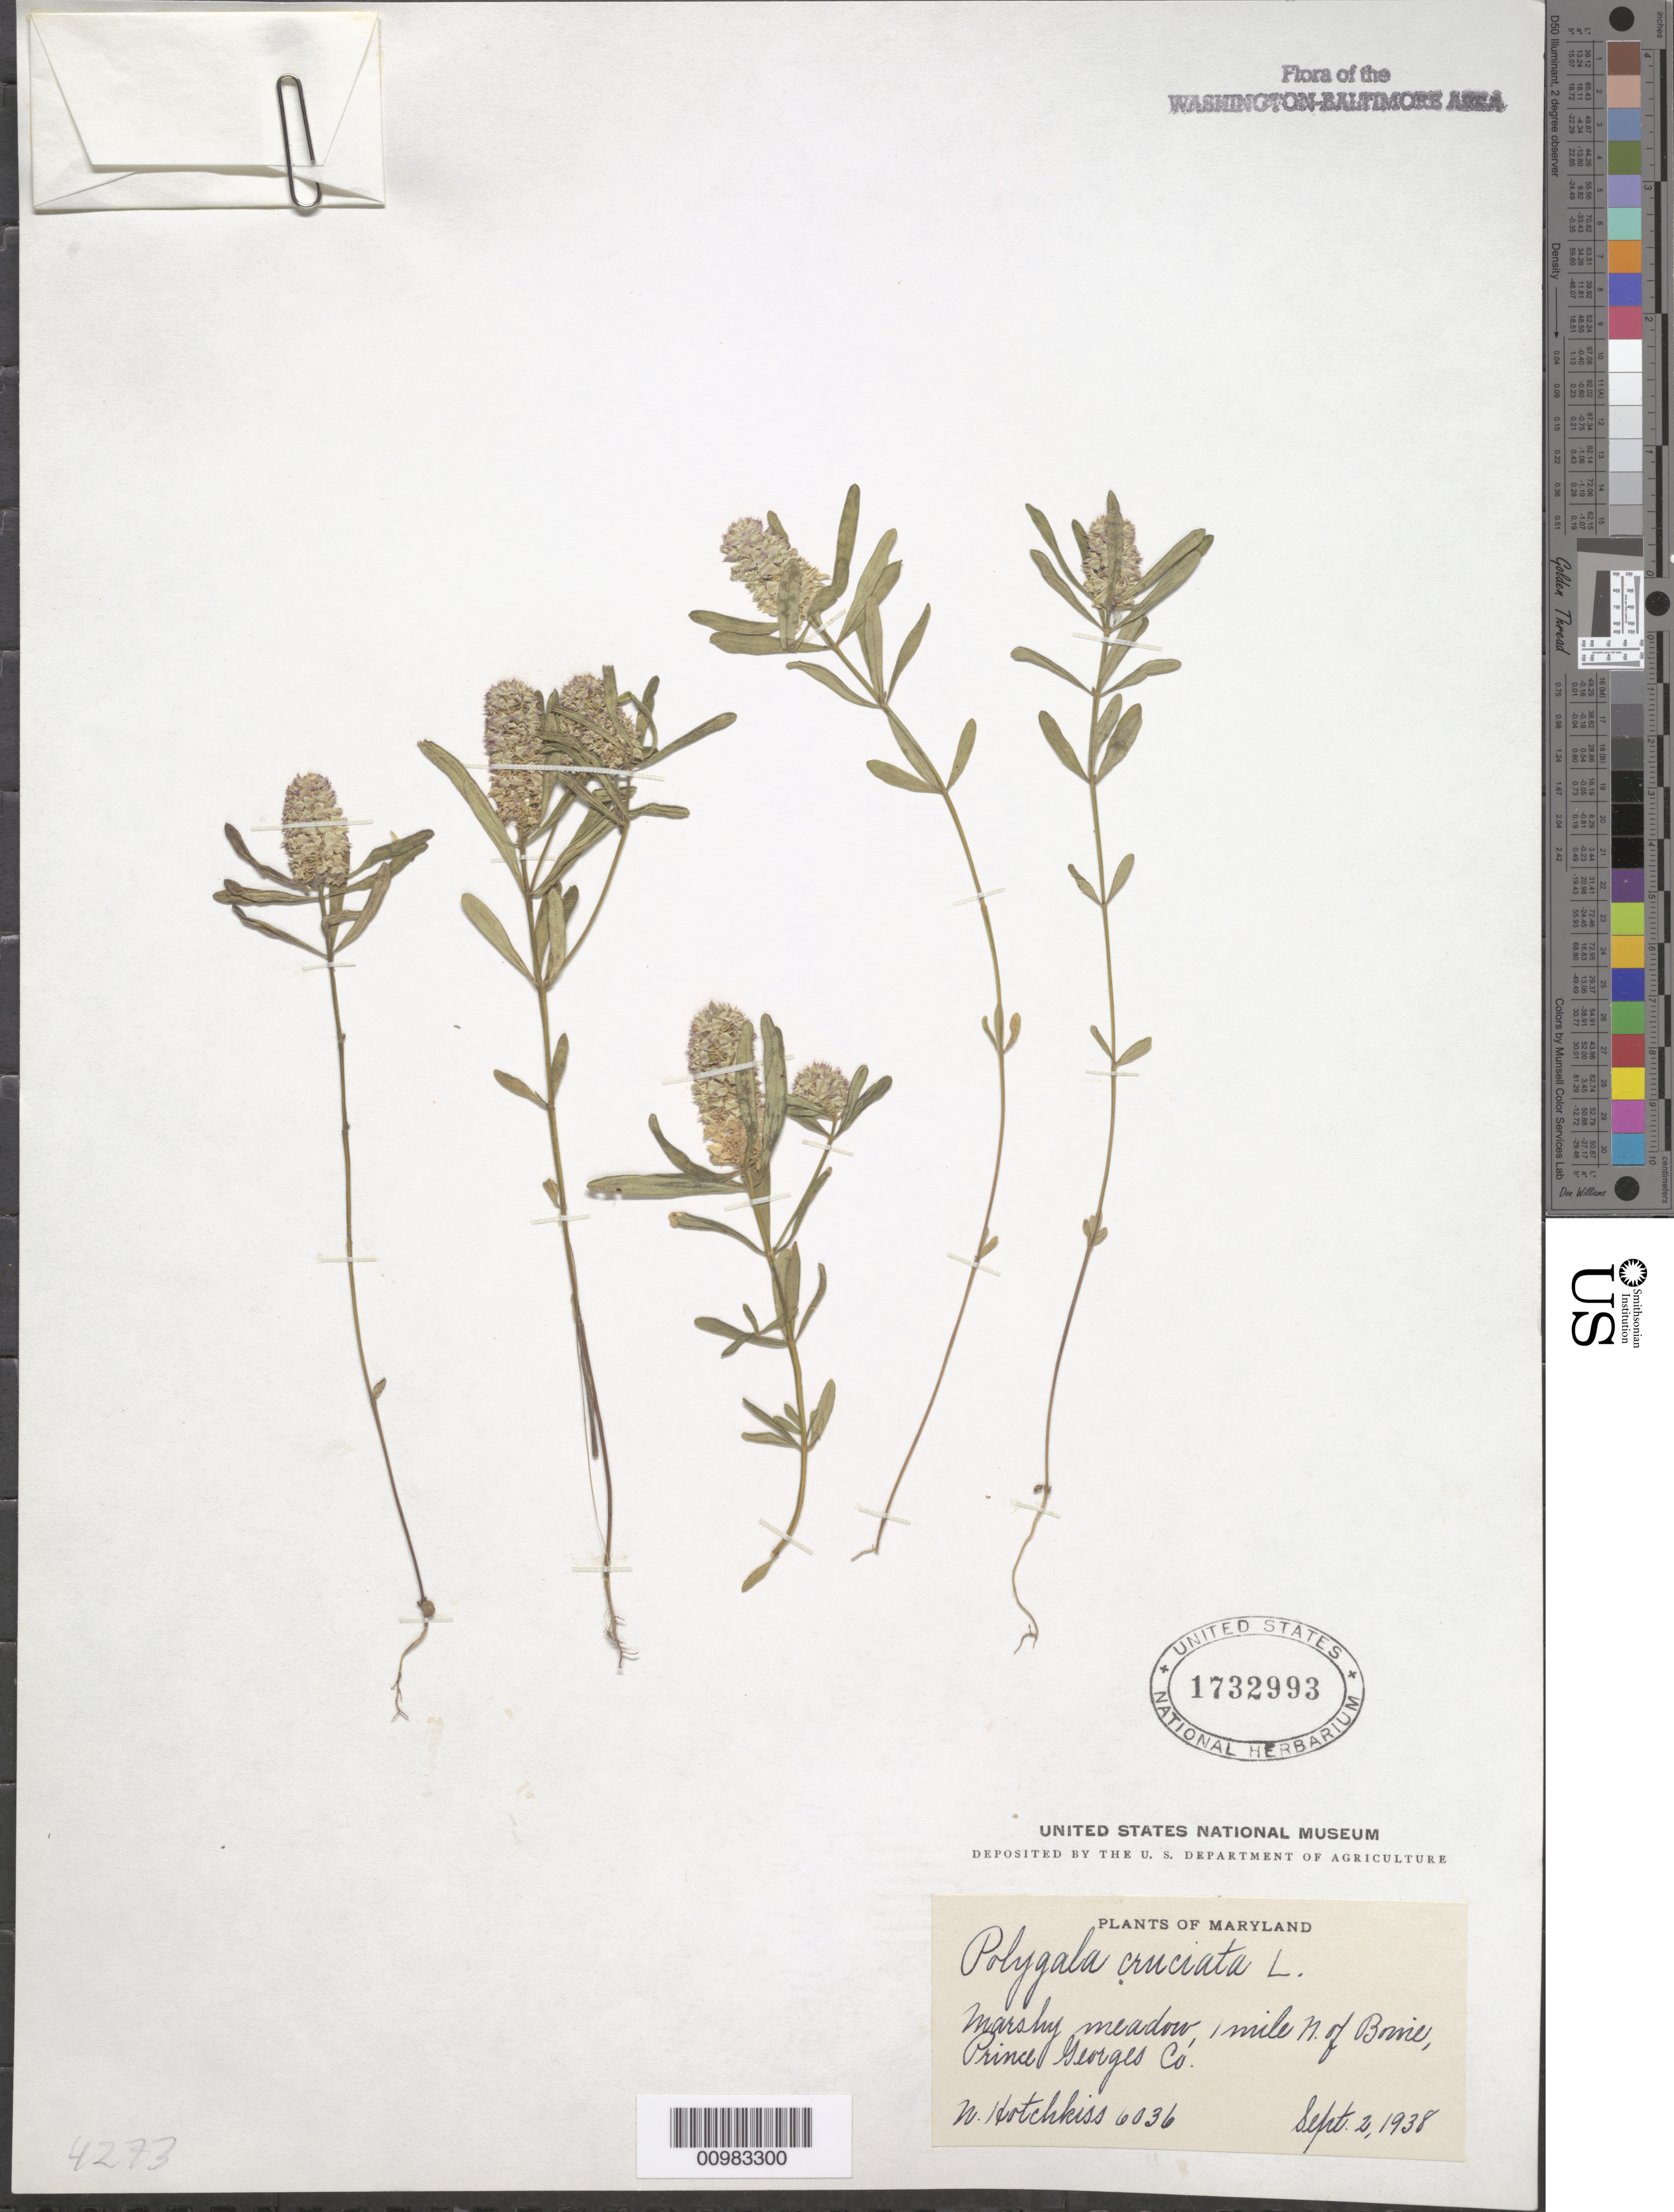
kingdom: Plantae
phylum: Tracheophyta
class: Magnoliopsida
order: Fabales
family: Polygalaceae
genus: Polygala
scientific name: Polygala cruciata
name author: L.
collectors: N. Hotchkiss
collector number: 6036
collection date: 1938-09-02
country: United States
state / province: Maryland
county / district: Prince George's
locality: One mile N. of Bowie.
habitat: marshy meadow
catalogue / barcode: US 1732993